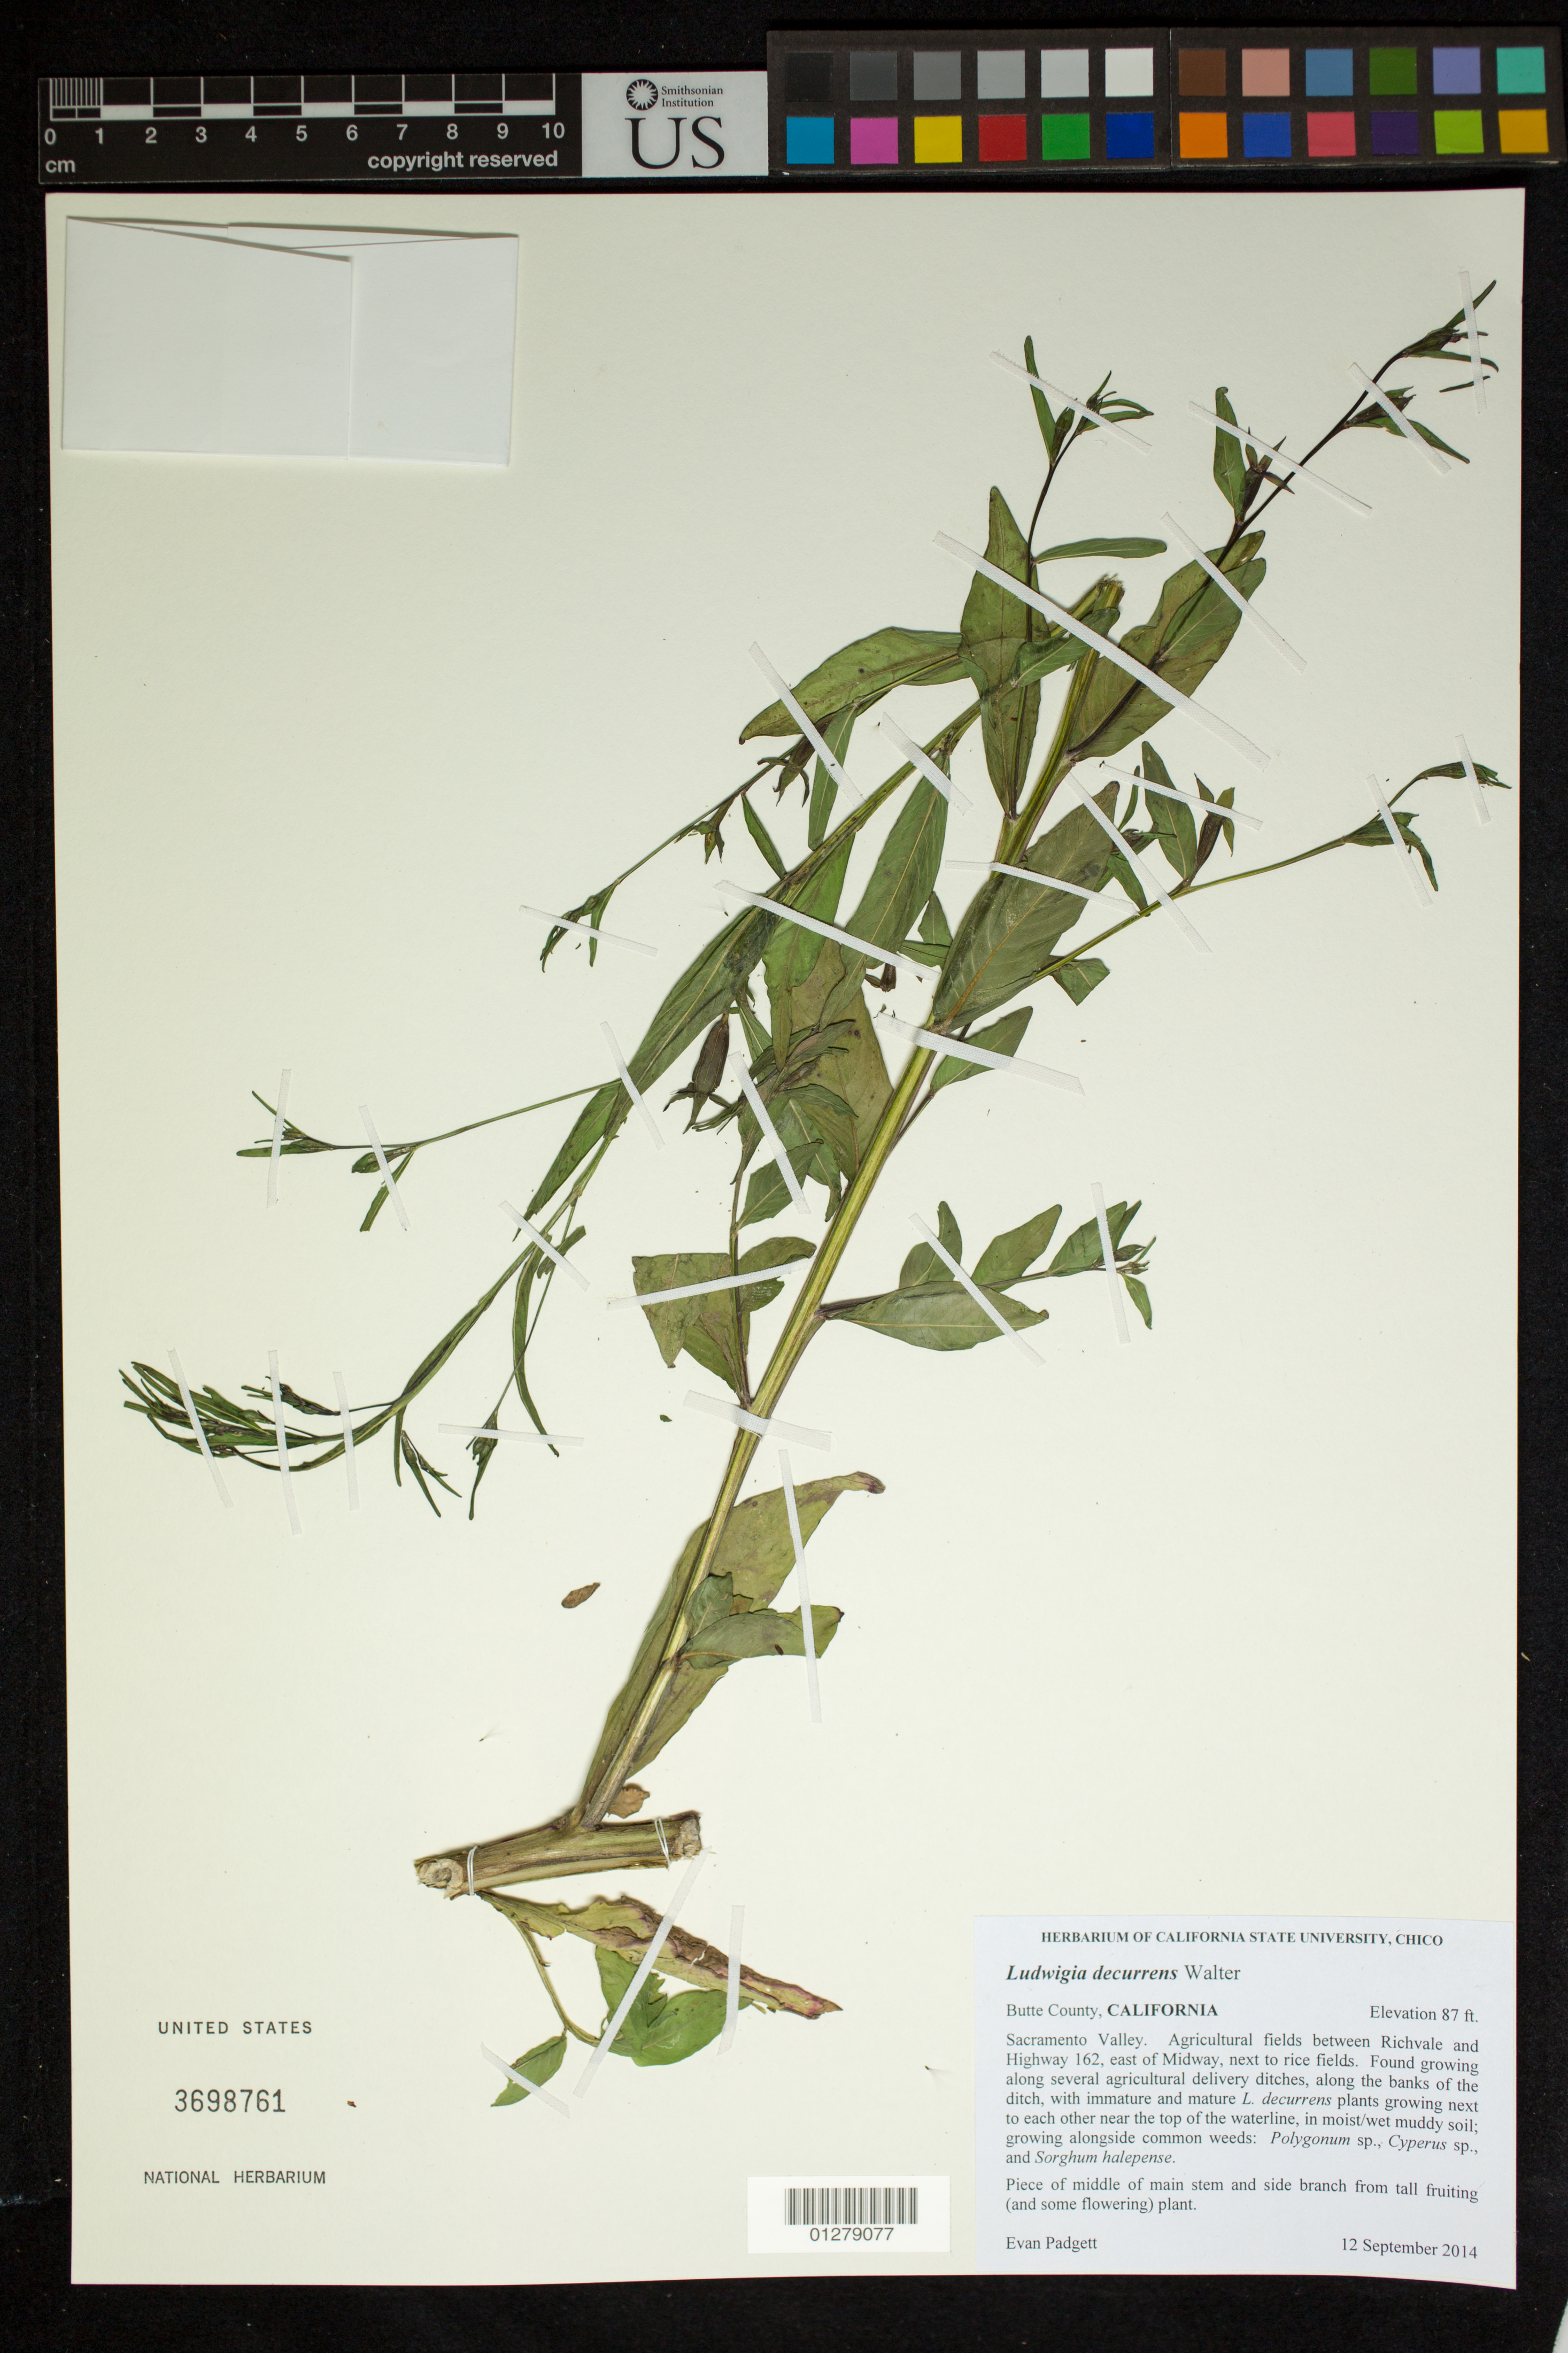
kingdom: Plantae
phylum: Tracheophyta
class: Magnoliopsida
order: Myrtales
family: Onagraceae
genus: Ludwigia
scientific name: Ludwigia decurrens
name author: Walter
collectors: E. Padgett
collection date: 2014-09-12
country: United States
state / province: California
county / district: Butte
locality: Sacremento Valley, agricultural fields between Richvale and Highway 162, east of Midway, next to rice fields, along serveral agricultural delivery ditches.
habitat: Top of the waterline in wet muddy soil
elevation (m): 27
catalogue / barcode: US 3698761